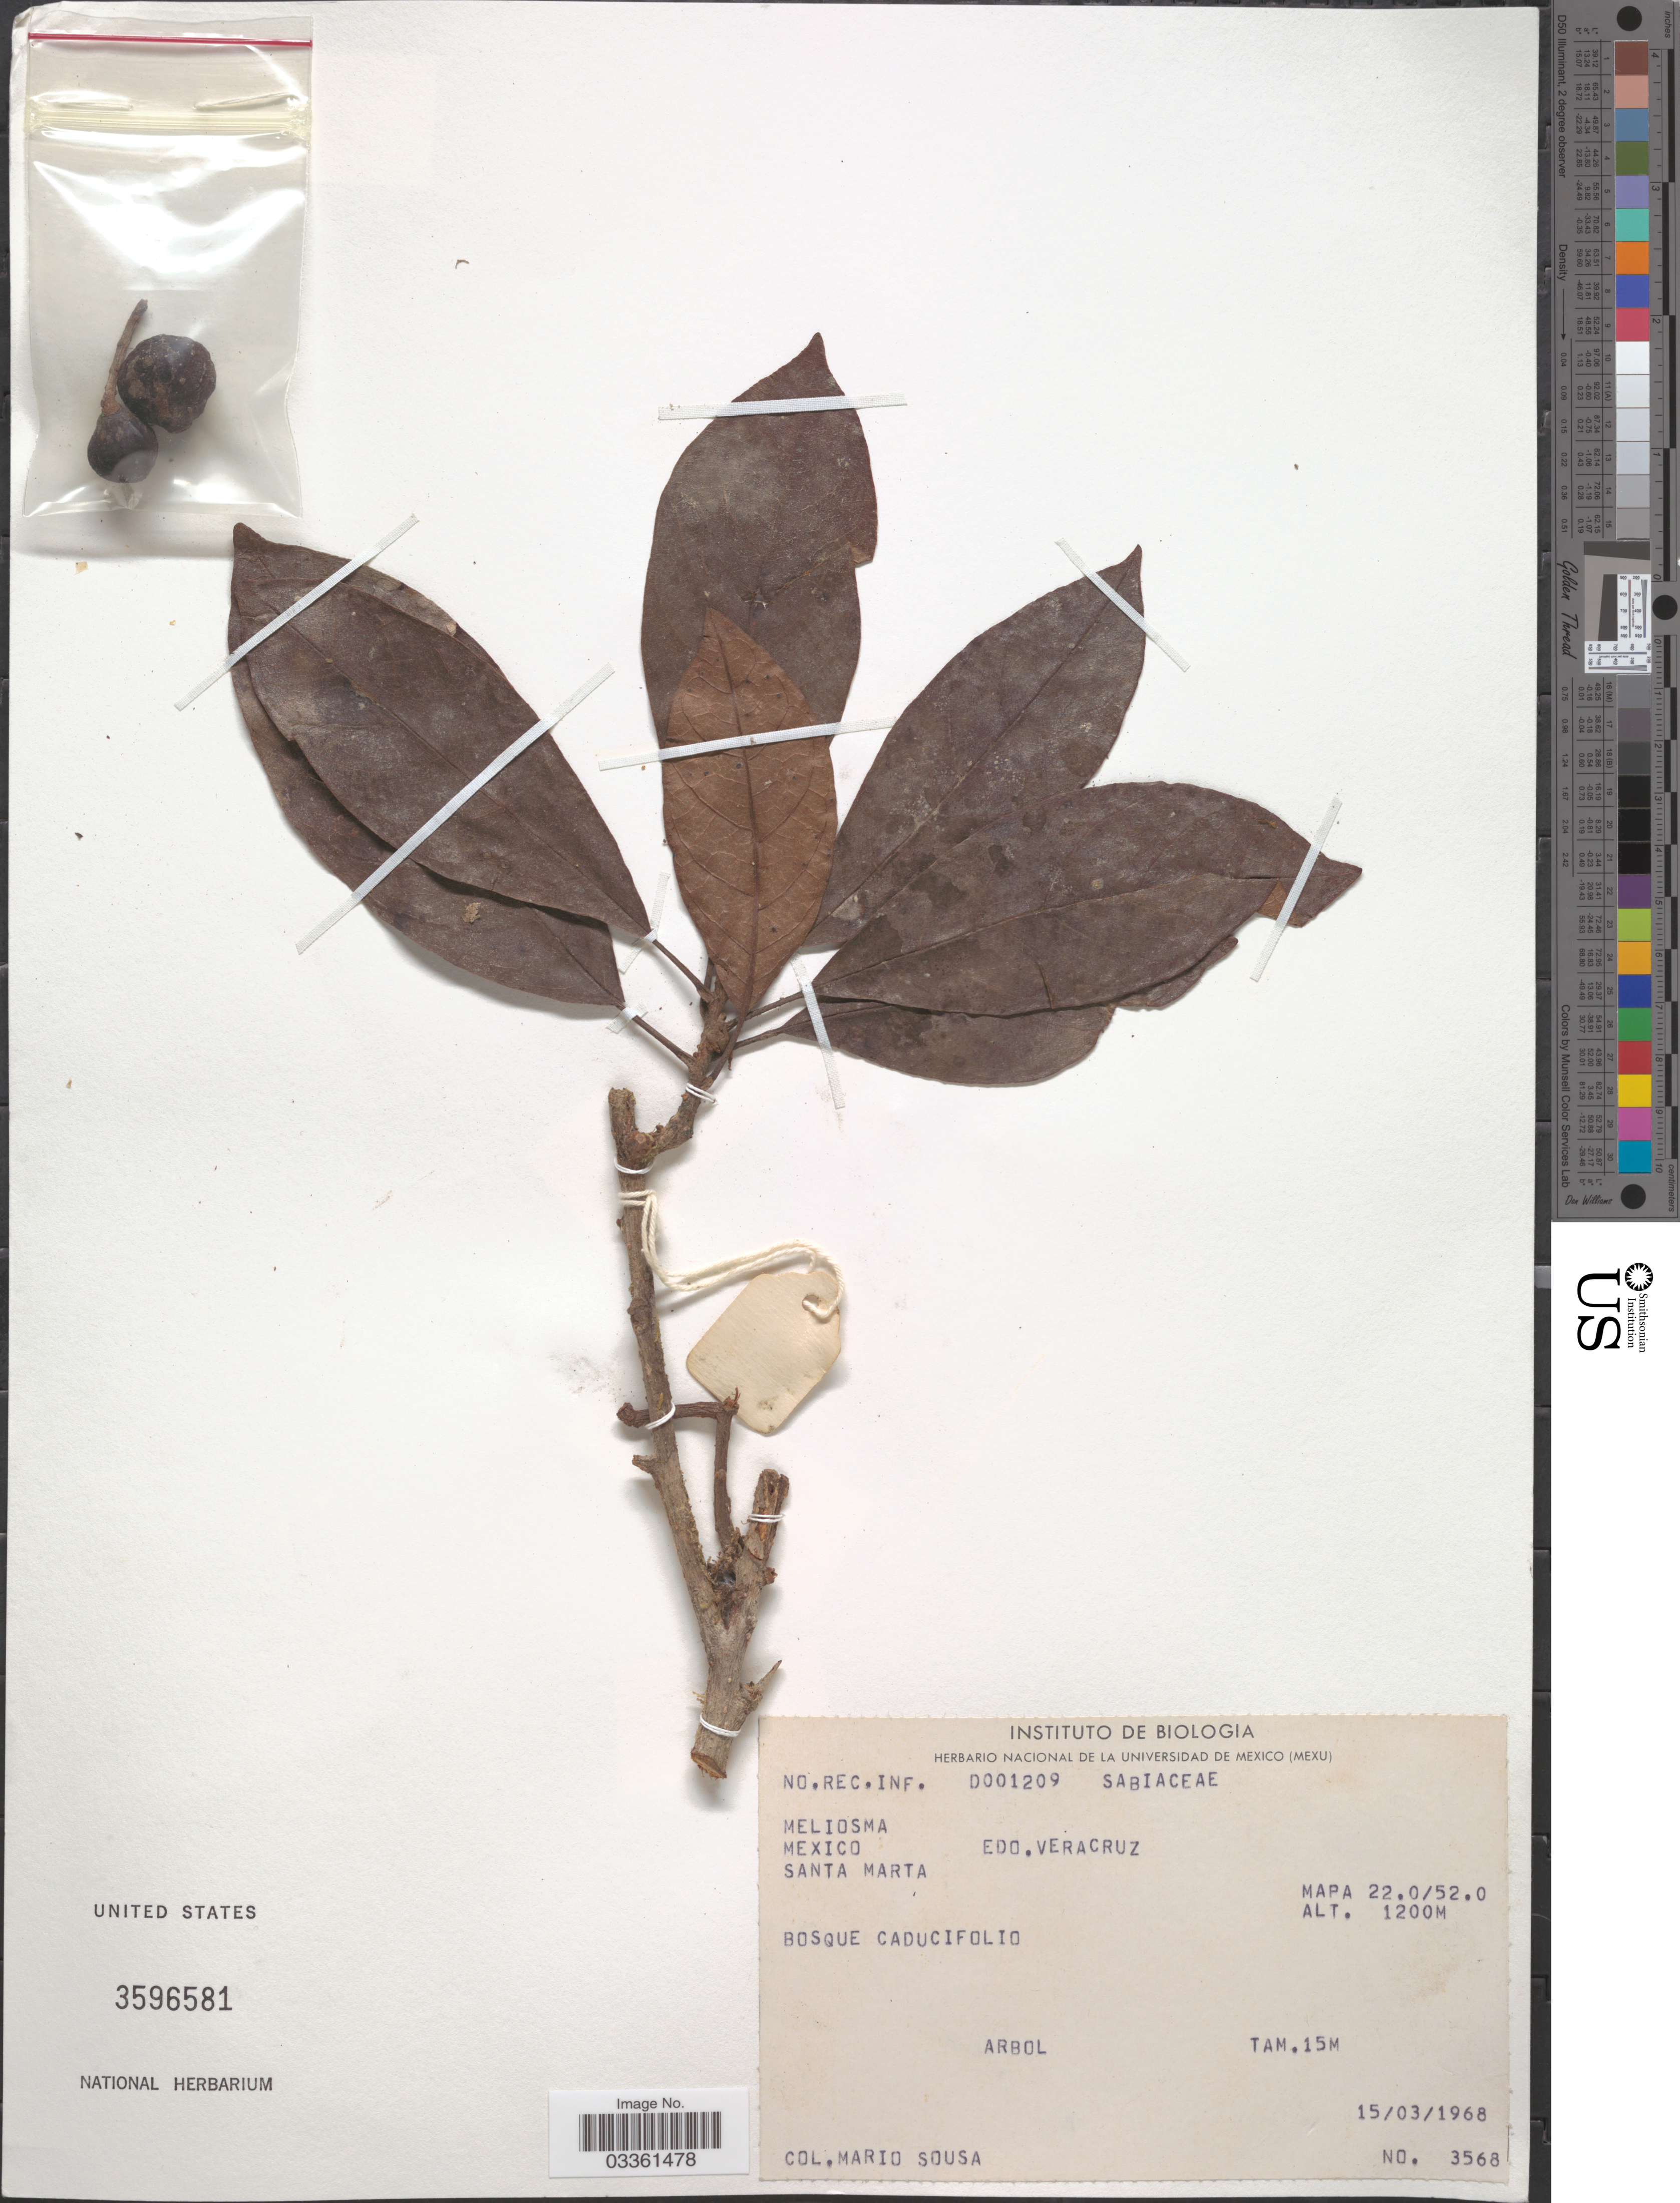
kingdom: Plantae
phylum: Tracheophyta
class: Magnoliopsida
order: Proteales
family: Sabiaceae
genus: Meliosma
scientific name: Meliosma sp.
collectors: M. Sousa S.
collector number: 3568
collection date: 1968-03-15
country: Mexico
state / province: Veracruz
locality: Veracruz, Santa Marta mapa 22.0/ 52.0.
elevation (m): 1200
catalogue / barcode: US 3596581